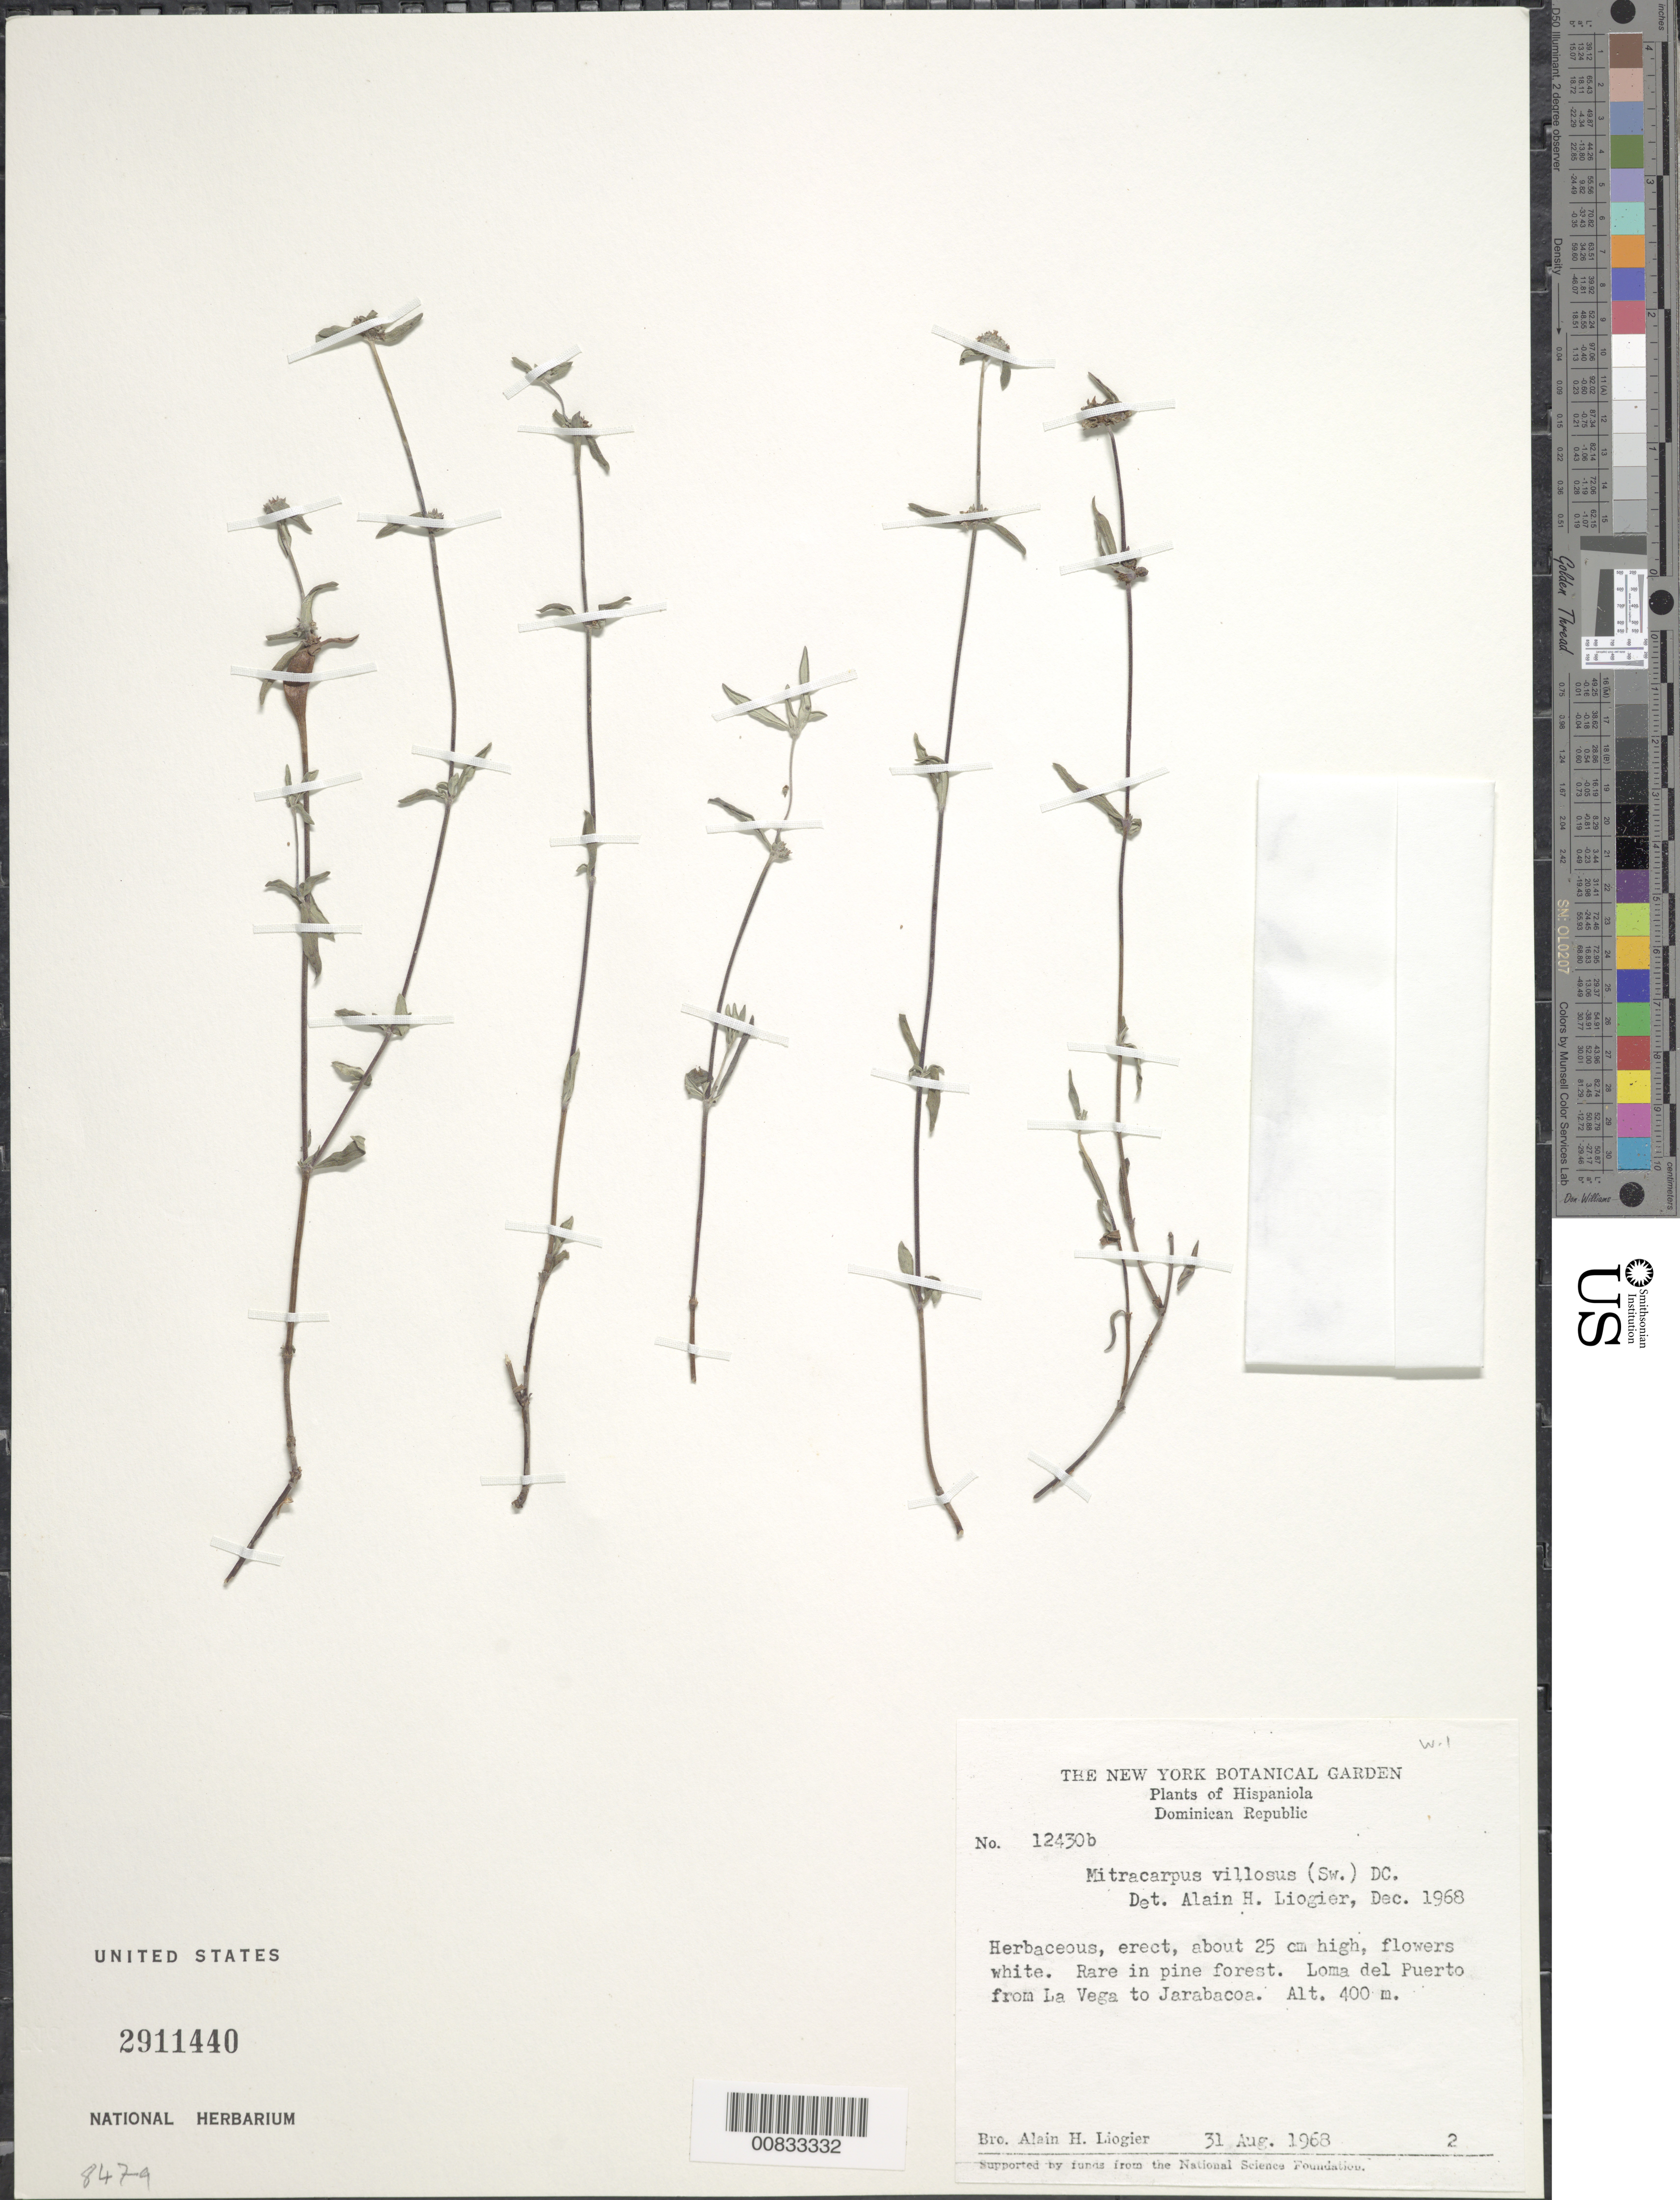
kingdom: Plantae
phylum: Tracheophyta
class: Magnoliopsida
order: Gentianales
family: Rubiaceae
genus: Mitracarpus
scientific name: Mitracarpus hirtus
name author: (L.) DC.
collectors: A. H. Liogier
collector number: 12430B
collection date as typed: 31 Aug 1968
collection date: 1968-08-31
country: Dominican Republic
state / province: La Vega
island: Hispaniola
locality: Loma del Puerto from La Vega to Jarabacoa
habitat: In pine forest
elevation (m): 400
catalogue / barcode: US 2911440